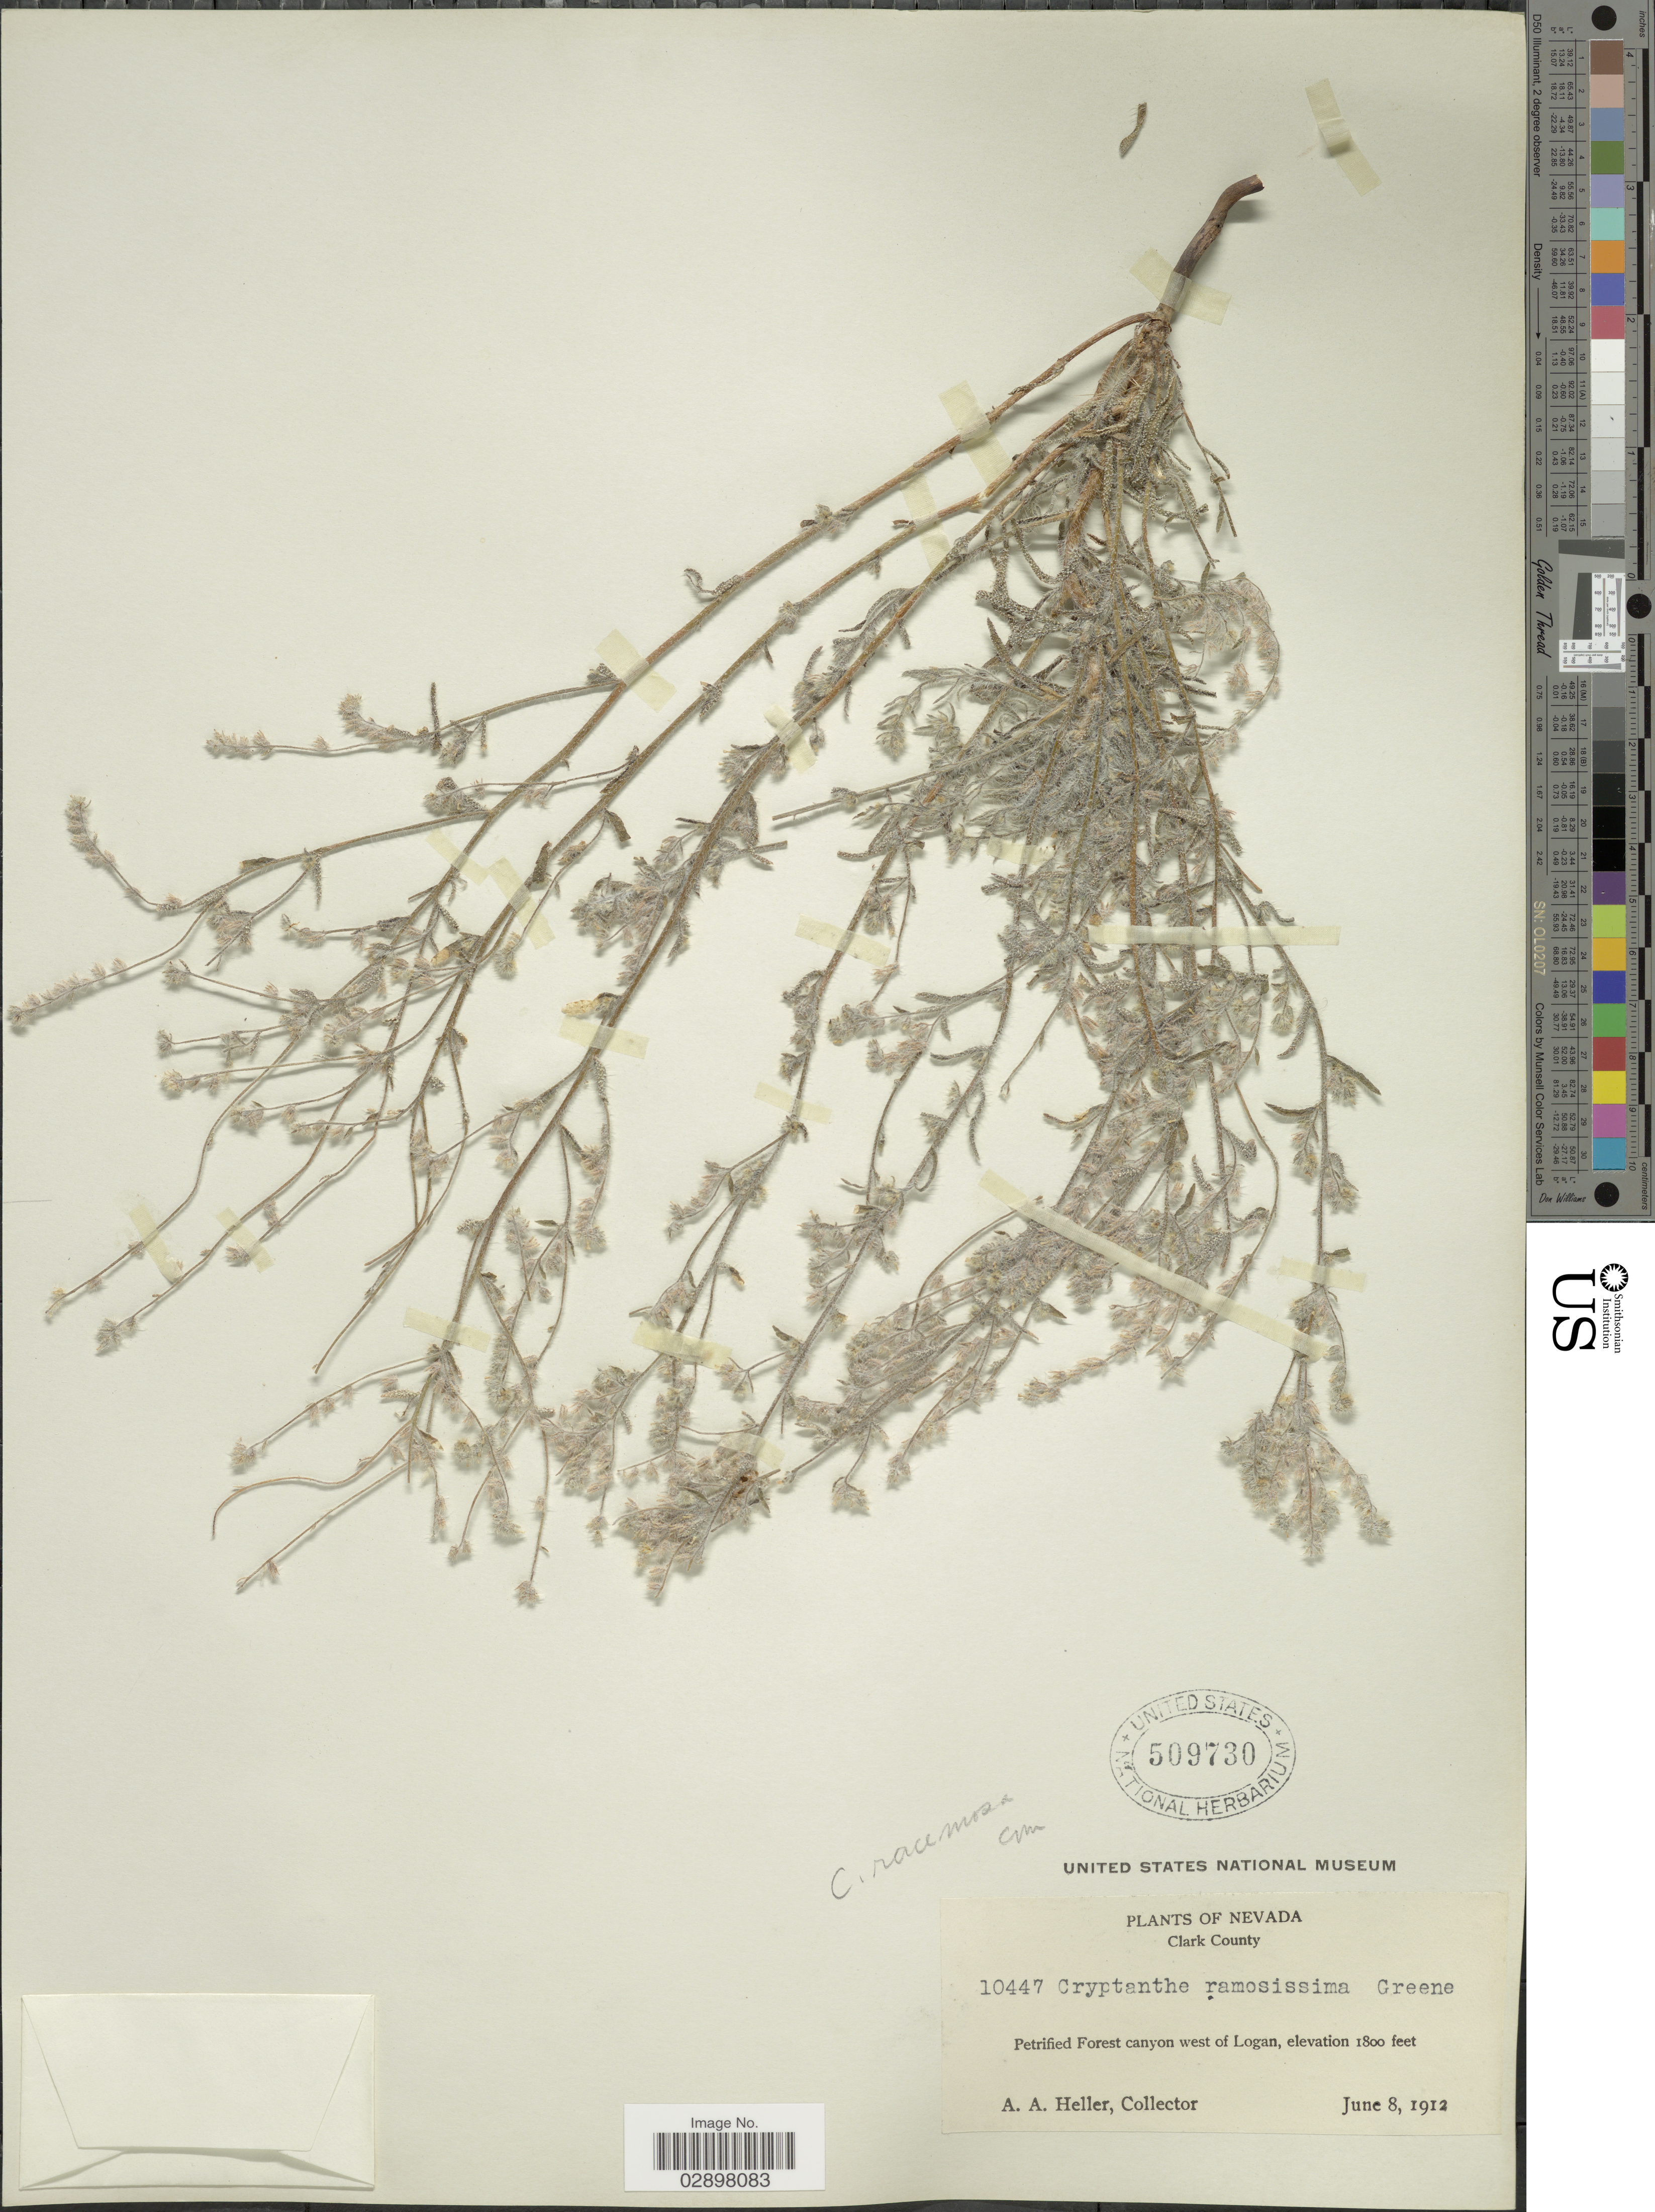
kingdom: Plantae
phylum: Tracheophyta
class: Magnoliopsida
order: Boraginales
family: Boraginaceae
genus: Cryptantha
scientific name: Cryptantha racemosa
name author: (S. Watson) Greene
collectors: A. A. Heller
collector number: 10447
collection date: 1912-06-08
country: United States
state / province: Nevada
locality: Clark County, Petrified Forest canyon west of Logan.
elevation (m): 549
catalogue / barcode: US 509730